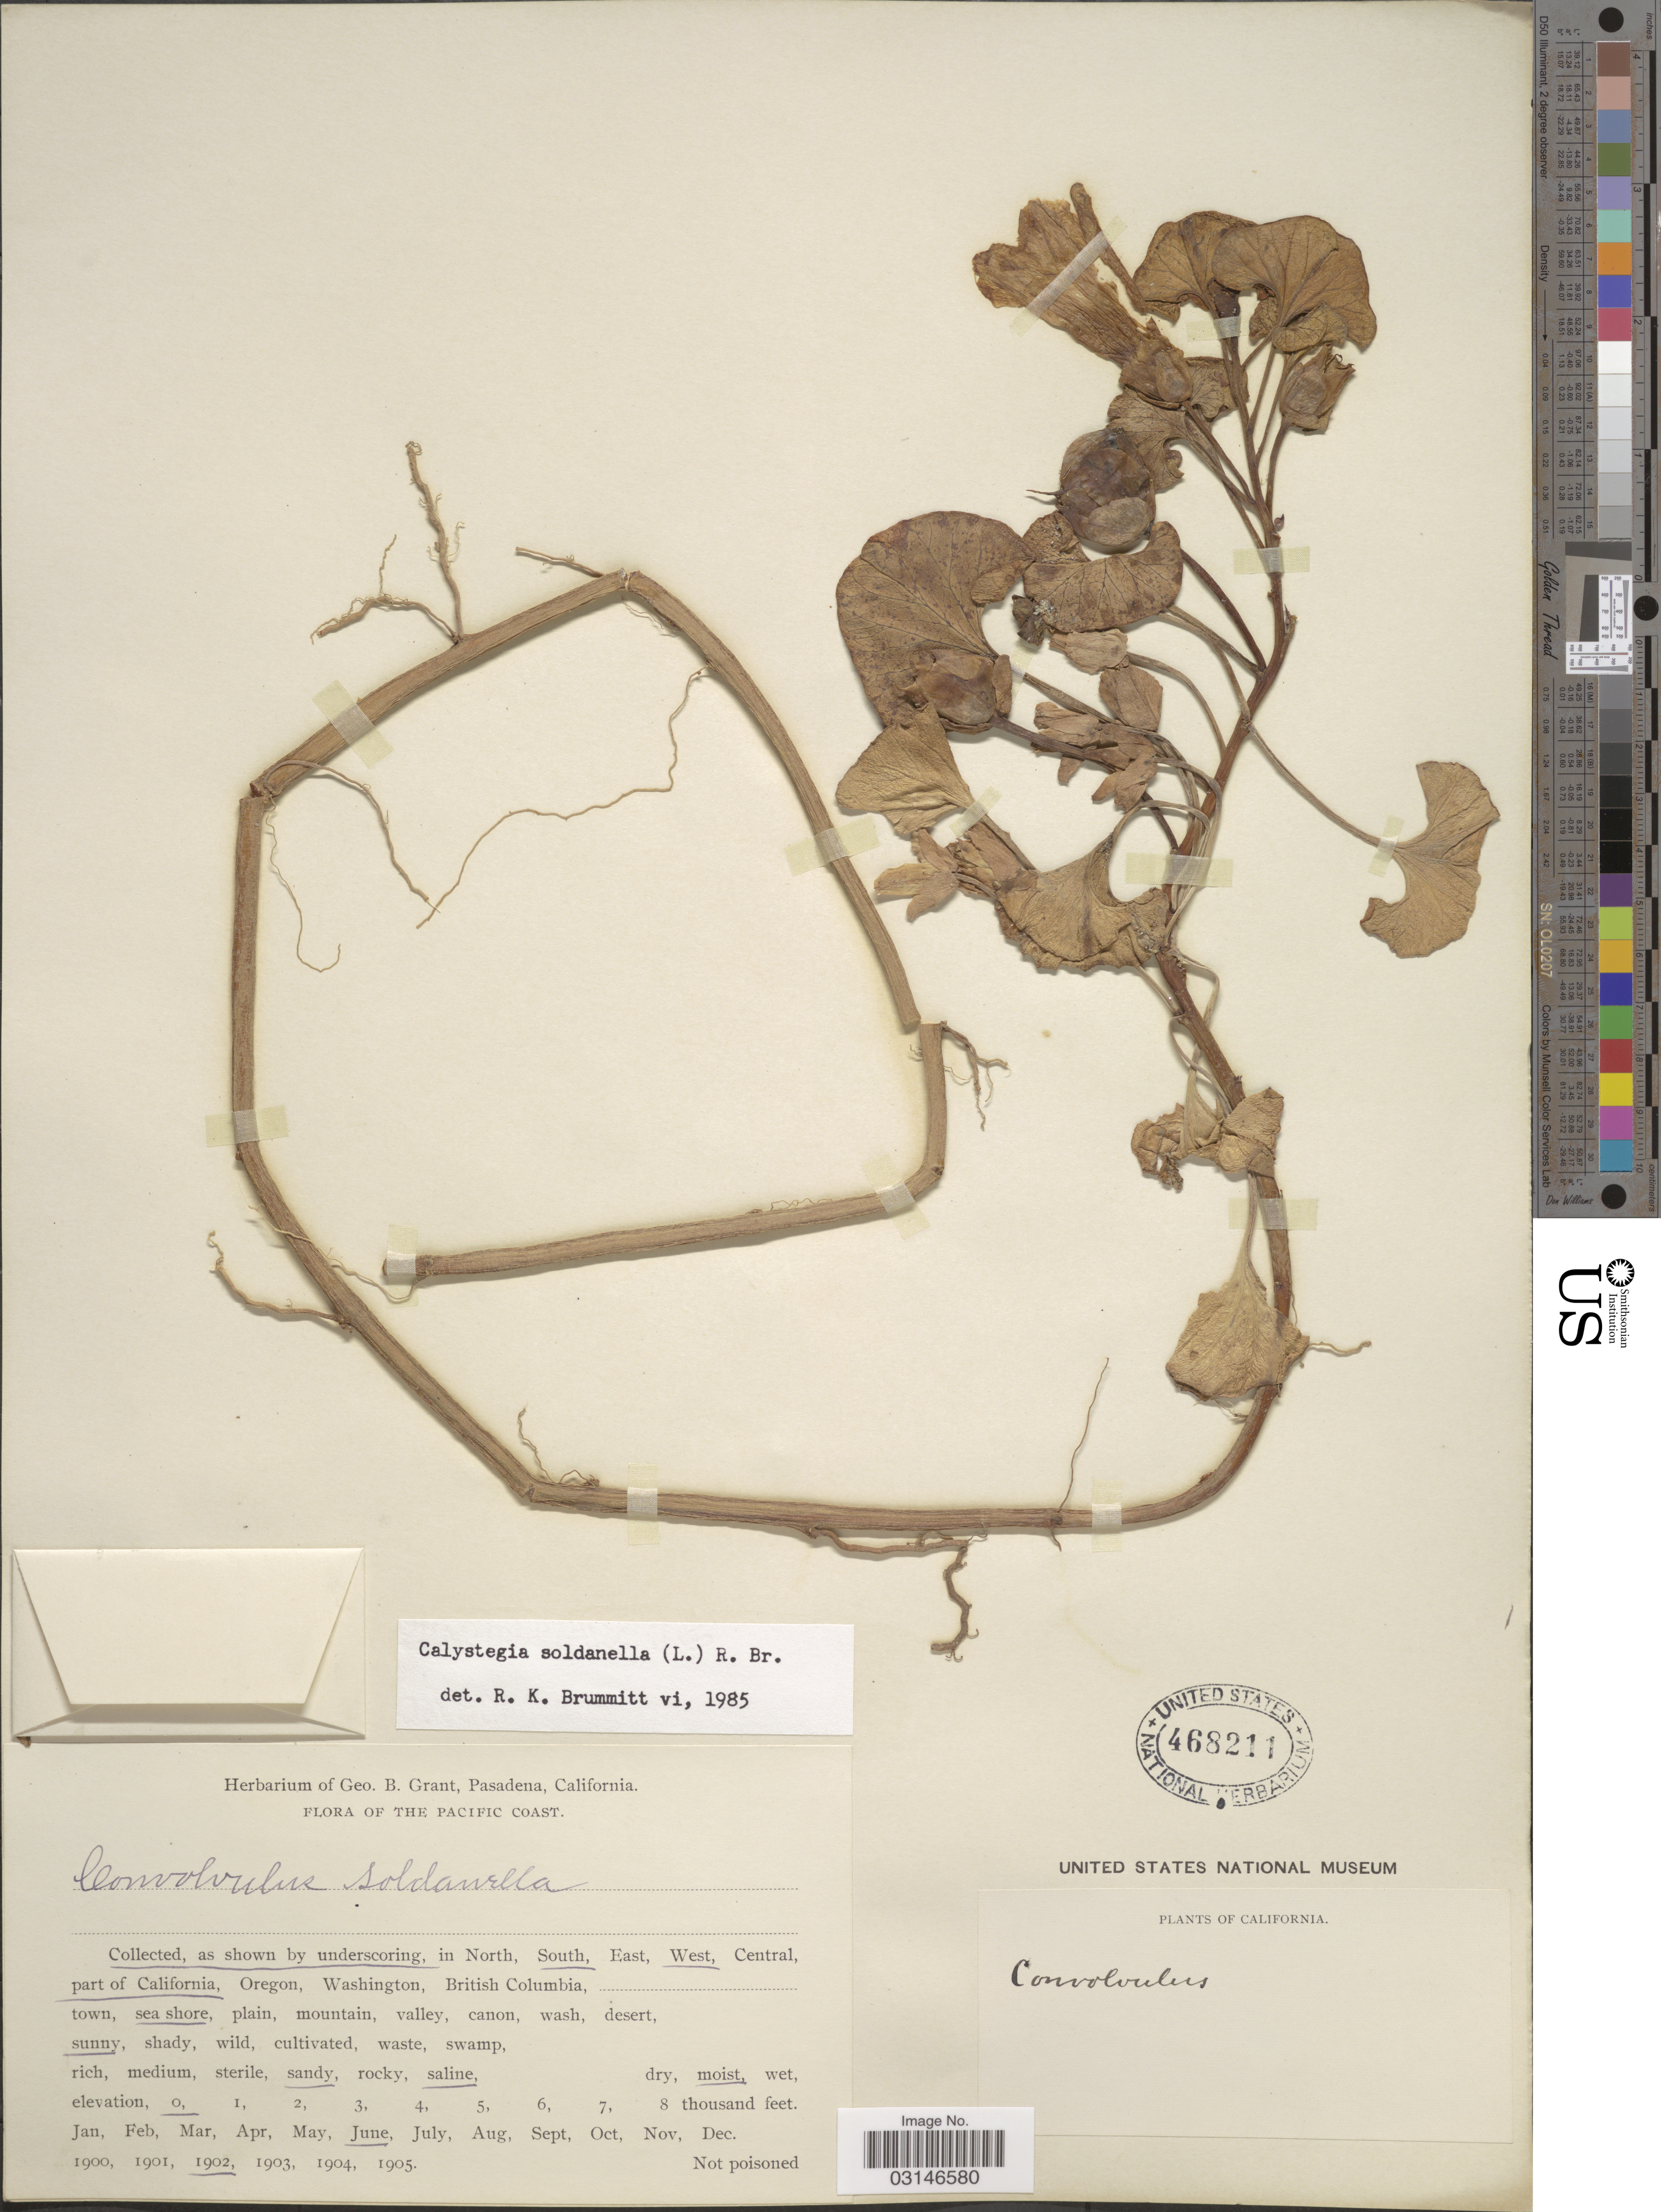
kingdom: Plantae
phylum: Tracheophyta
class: Magnoliopsida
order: Solanales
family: Convolvulaceae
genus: Calystegia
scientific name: Calystegia soldanella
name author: (L.) R. Br.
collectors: ex herb. Geo. B. Grant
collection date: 1902-06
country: United States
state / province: California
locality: The Pacific Coast. South, West part of California. Sea shore.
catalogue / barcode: US 468211